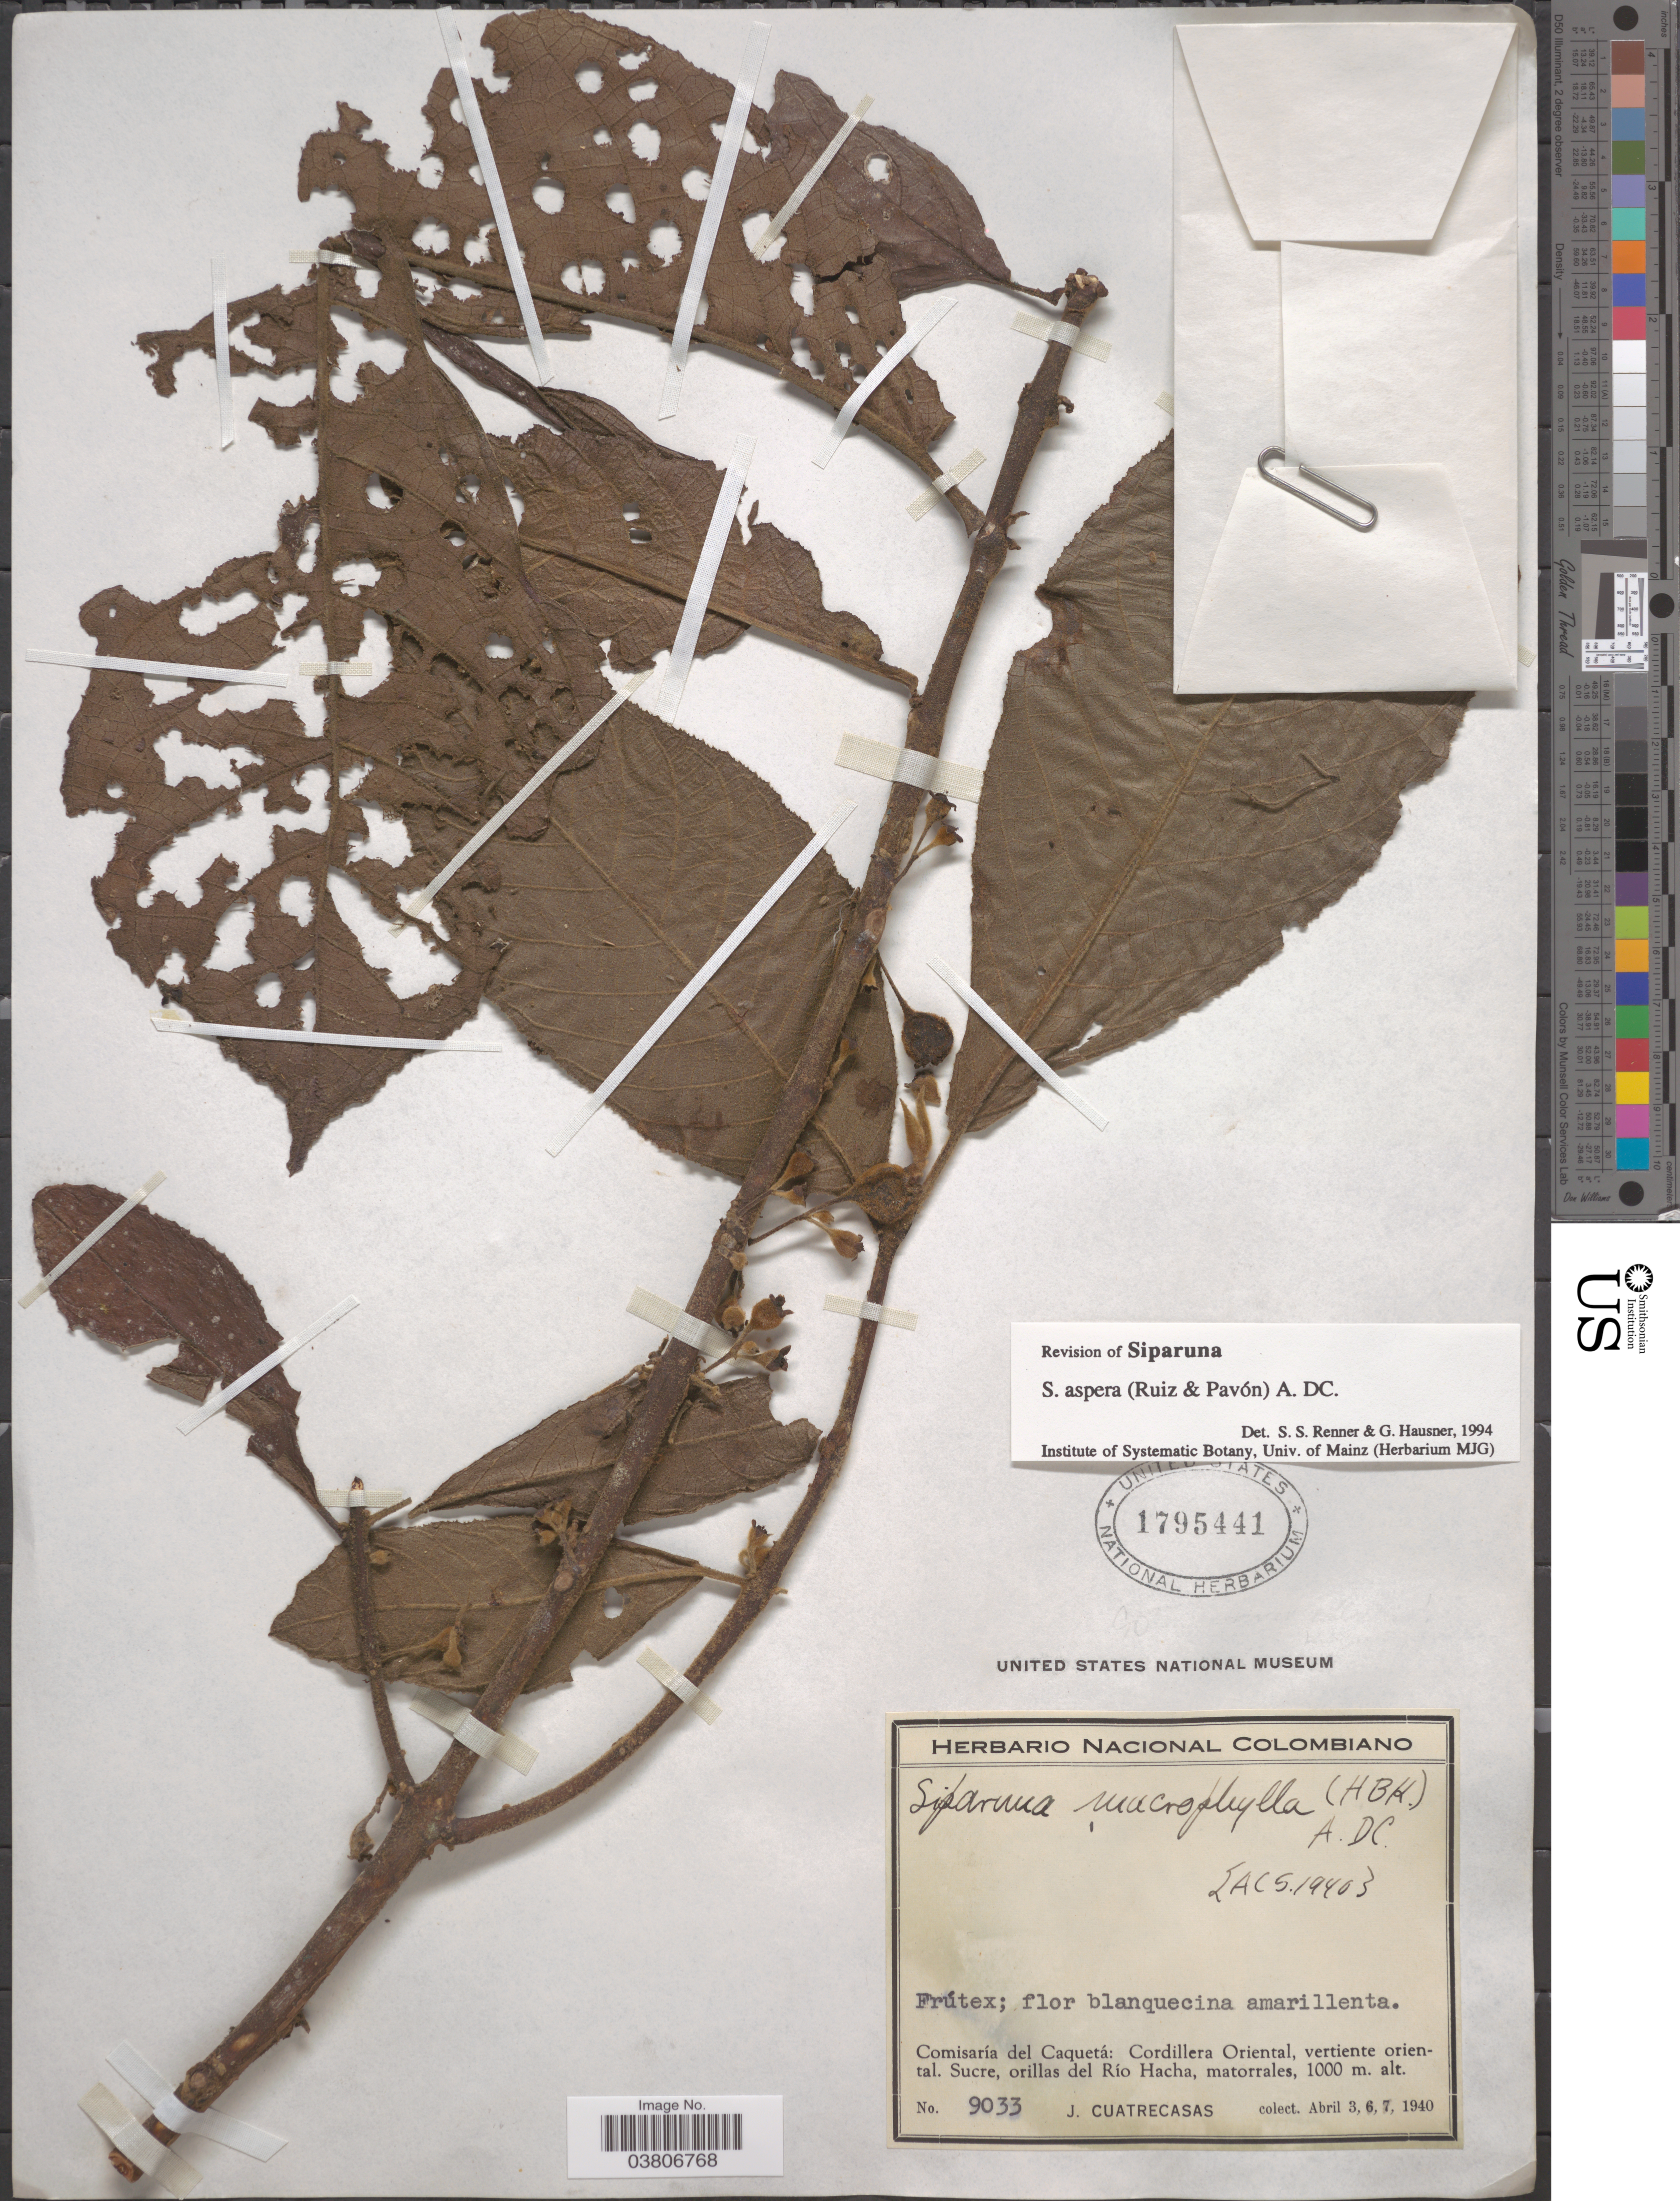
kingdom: Plantae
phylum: Tracheophyta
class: Magnoliopsida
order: Laurales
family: Siparunaceae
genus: Siparuna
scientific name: Siparuna aspera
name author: (Ruiz & Pav.) A. DC.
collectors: J. Cuatrecasas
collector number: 9033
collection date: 1940-04-03/1940-04-07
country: Colombia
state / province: Caquetá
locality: Comisaría del Caquetá: Cordillera Oriental, vertiente oriental. Sucre, orillas del Río Hacha.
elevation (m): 1000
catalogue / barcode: US 1795441